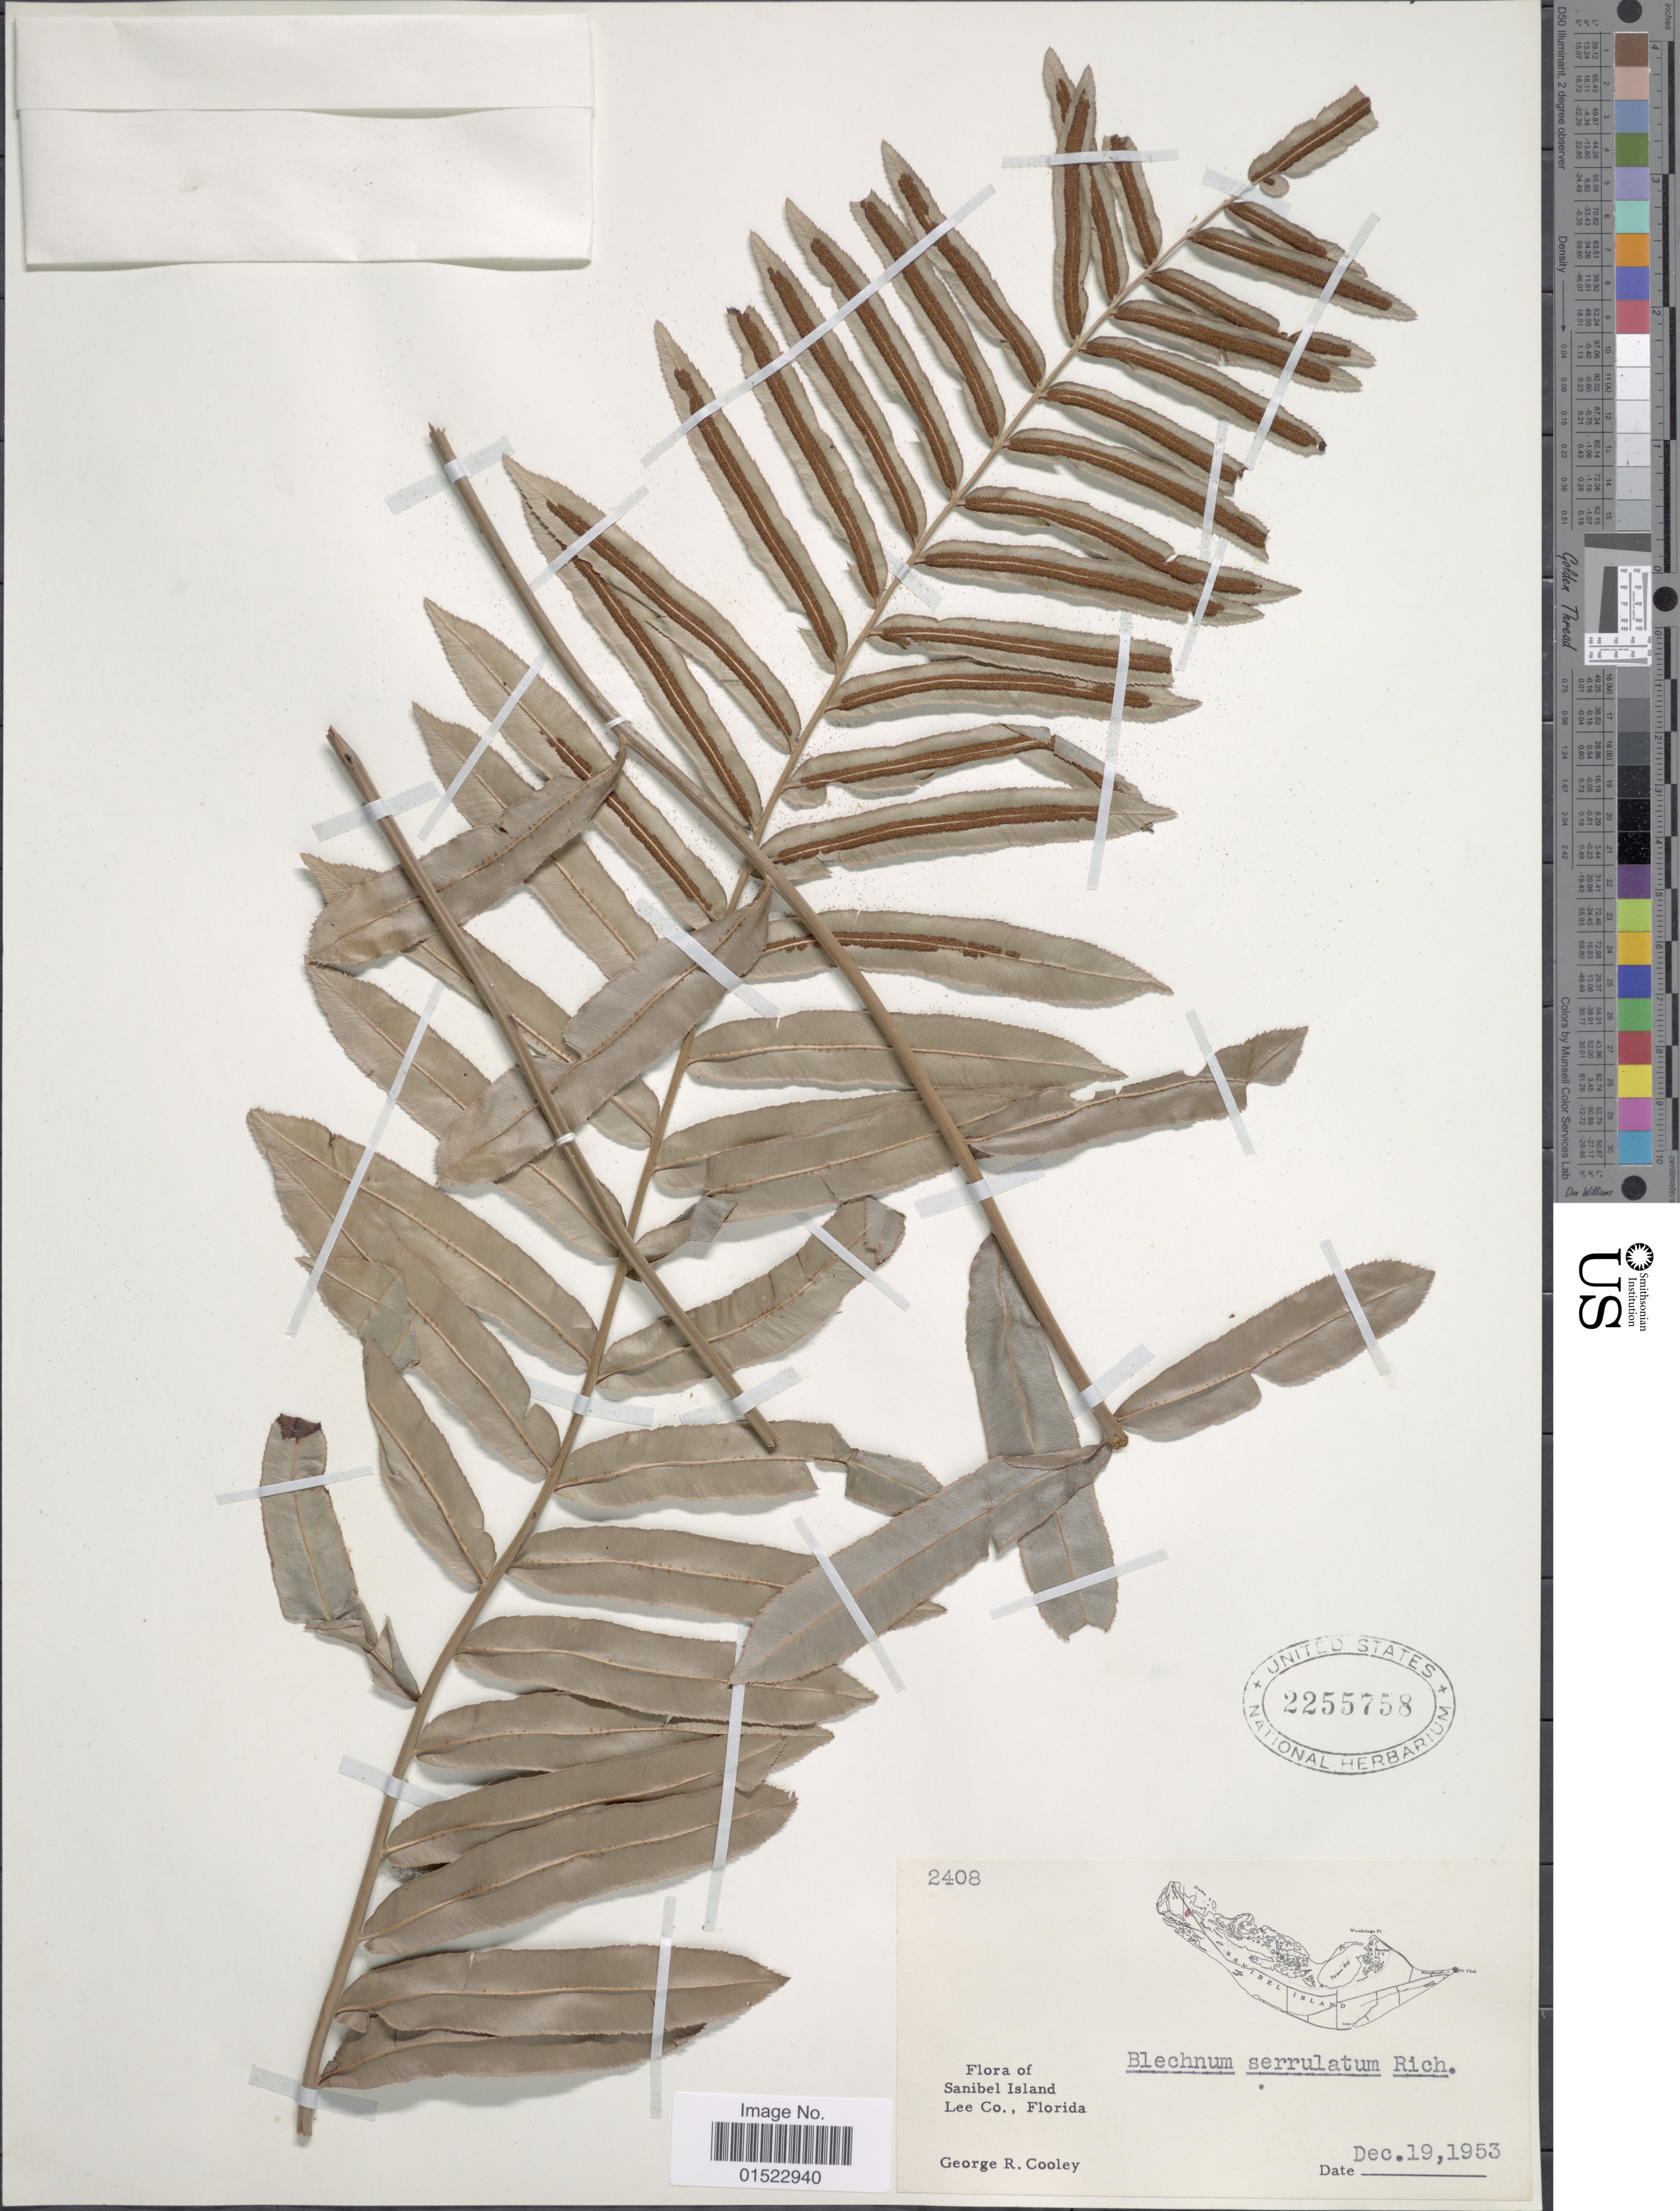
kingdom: Plantae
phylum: Tracheophyta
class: Polypodiopsida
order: Polypodiales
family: Blechnaceae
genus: Telmatoblechnum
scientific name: Telmatoblechnum serrulatum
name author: (Rich.) Perrie et al.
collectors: G. R. Cooley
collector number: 2408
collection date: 1953-12-19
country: United States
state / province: Florida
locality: Sanibel Island, Lee Co.,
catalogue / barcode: US 2255758